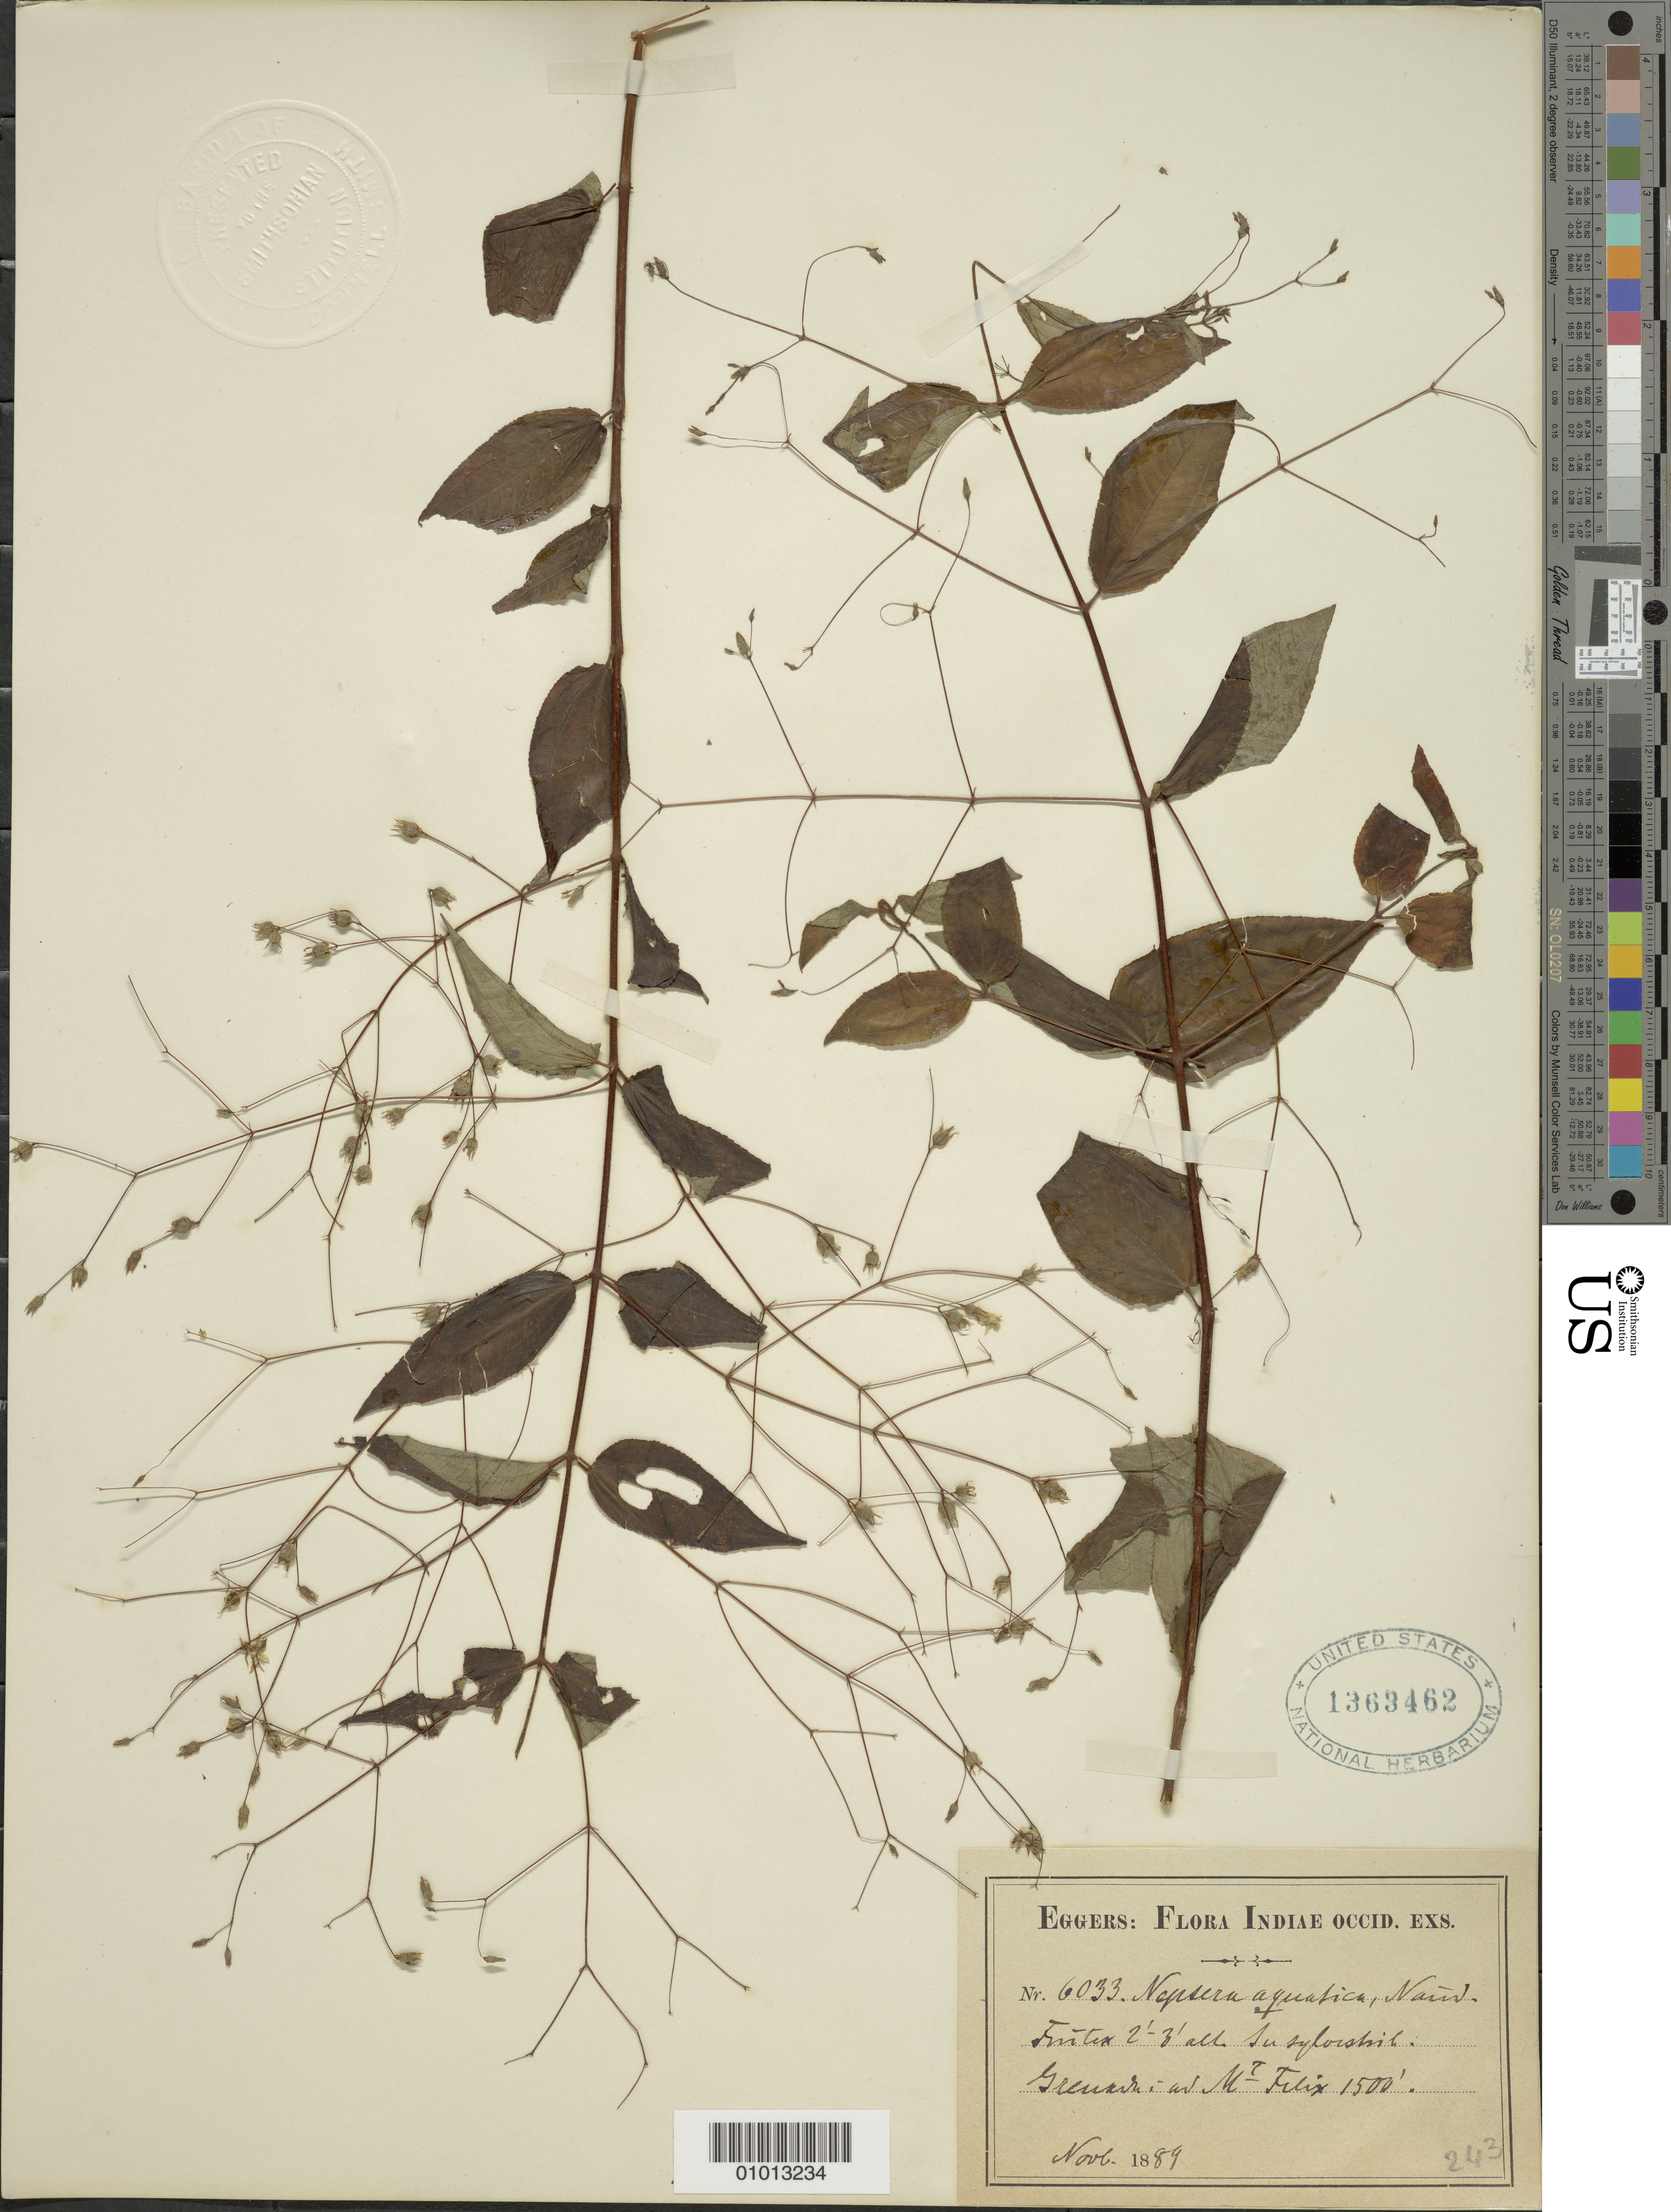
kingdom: Plantae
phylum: Tracheophyta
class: Magnoliopsida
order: Myrtales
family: Melastomataceae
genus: Nepsera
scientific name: Nepsera aquatica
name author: (Aubl.) Naudin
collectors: H. F. A. von Eggers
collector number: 6033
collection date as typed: Nov 1889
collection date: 1889-11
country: Grenada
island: Grenada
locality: Mt. Felix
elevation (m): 457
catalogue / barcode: US 1363462